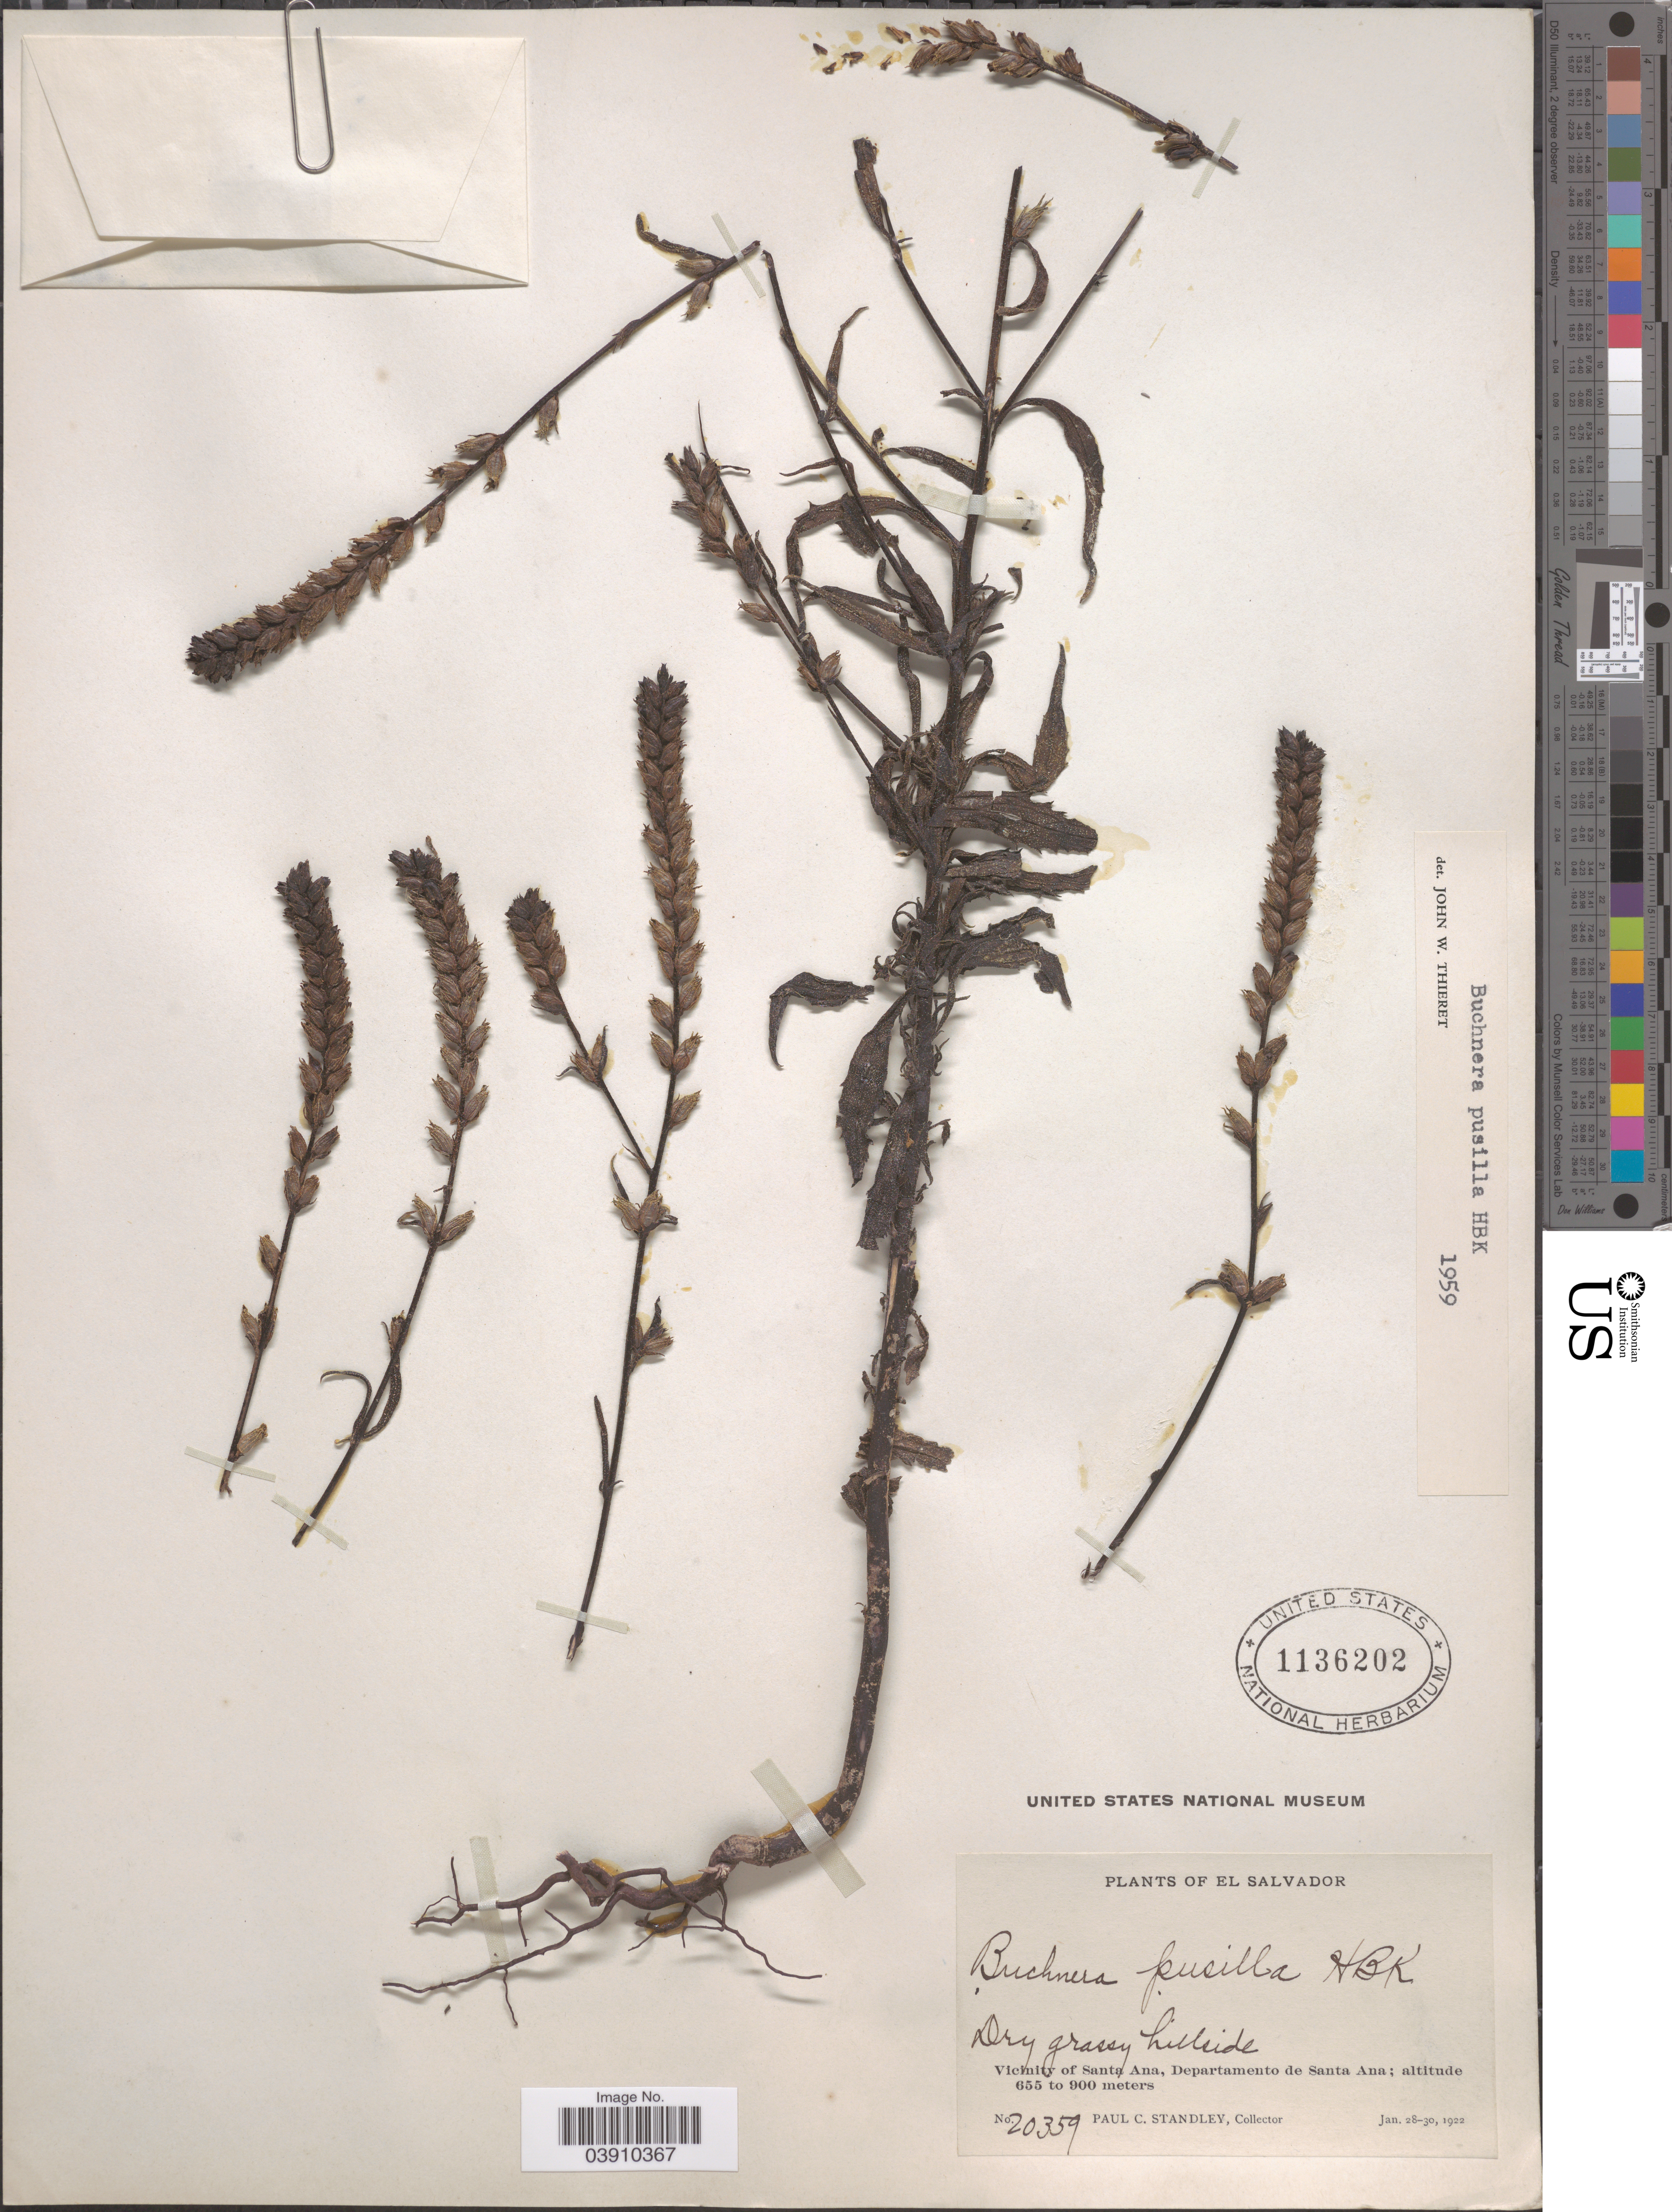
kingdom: Plantae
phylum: Tracheophyta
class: Magnoliopsida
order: Lamiales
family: Orobanchaceae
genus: Buchnera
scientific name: Buchnera pusilla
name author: Kunth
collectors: P. C. Standley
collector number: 20359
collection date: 1922-01-28/1922-01-30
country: El Salvador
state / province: Santa Ana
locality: Dry grassy hillside. Vicinity of Santa Ana, Departamento de Santa Ana.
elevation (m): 655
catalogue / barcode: US 1136202